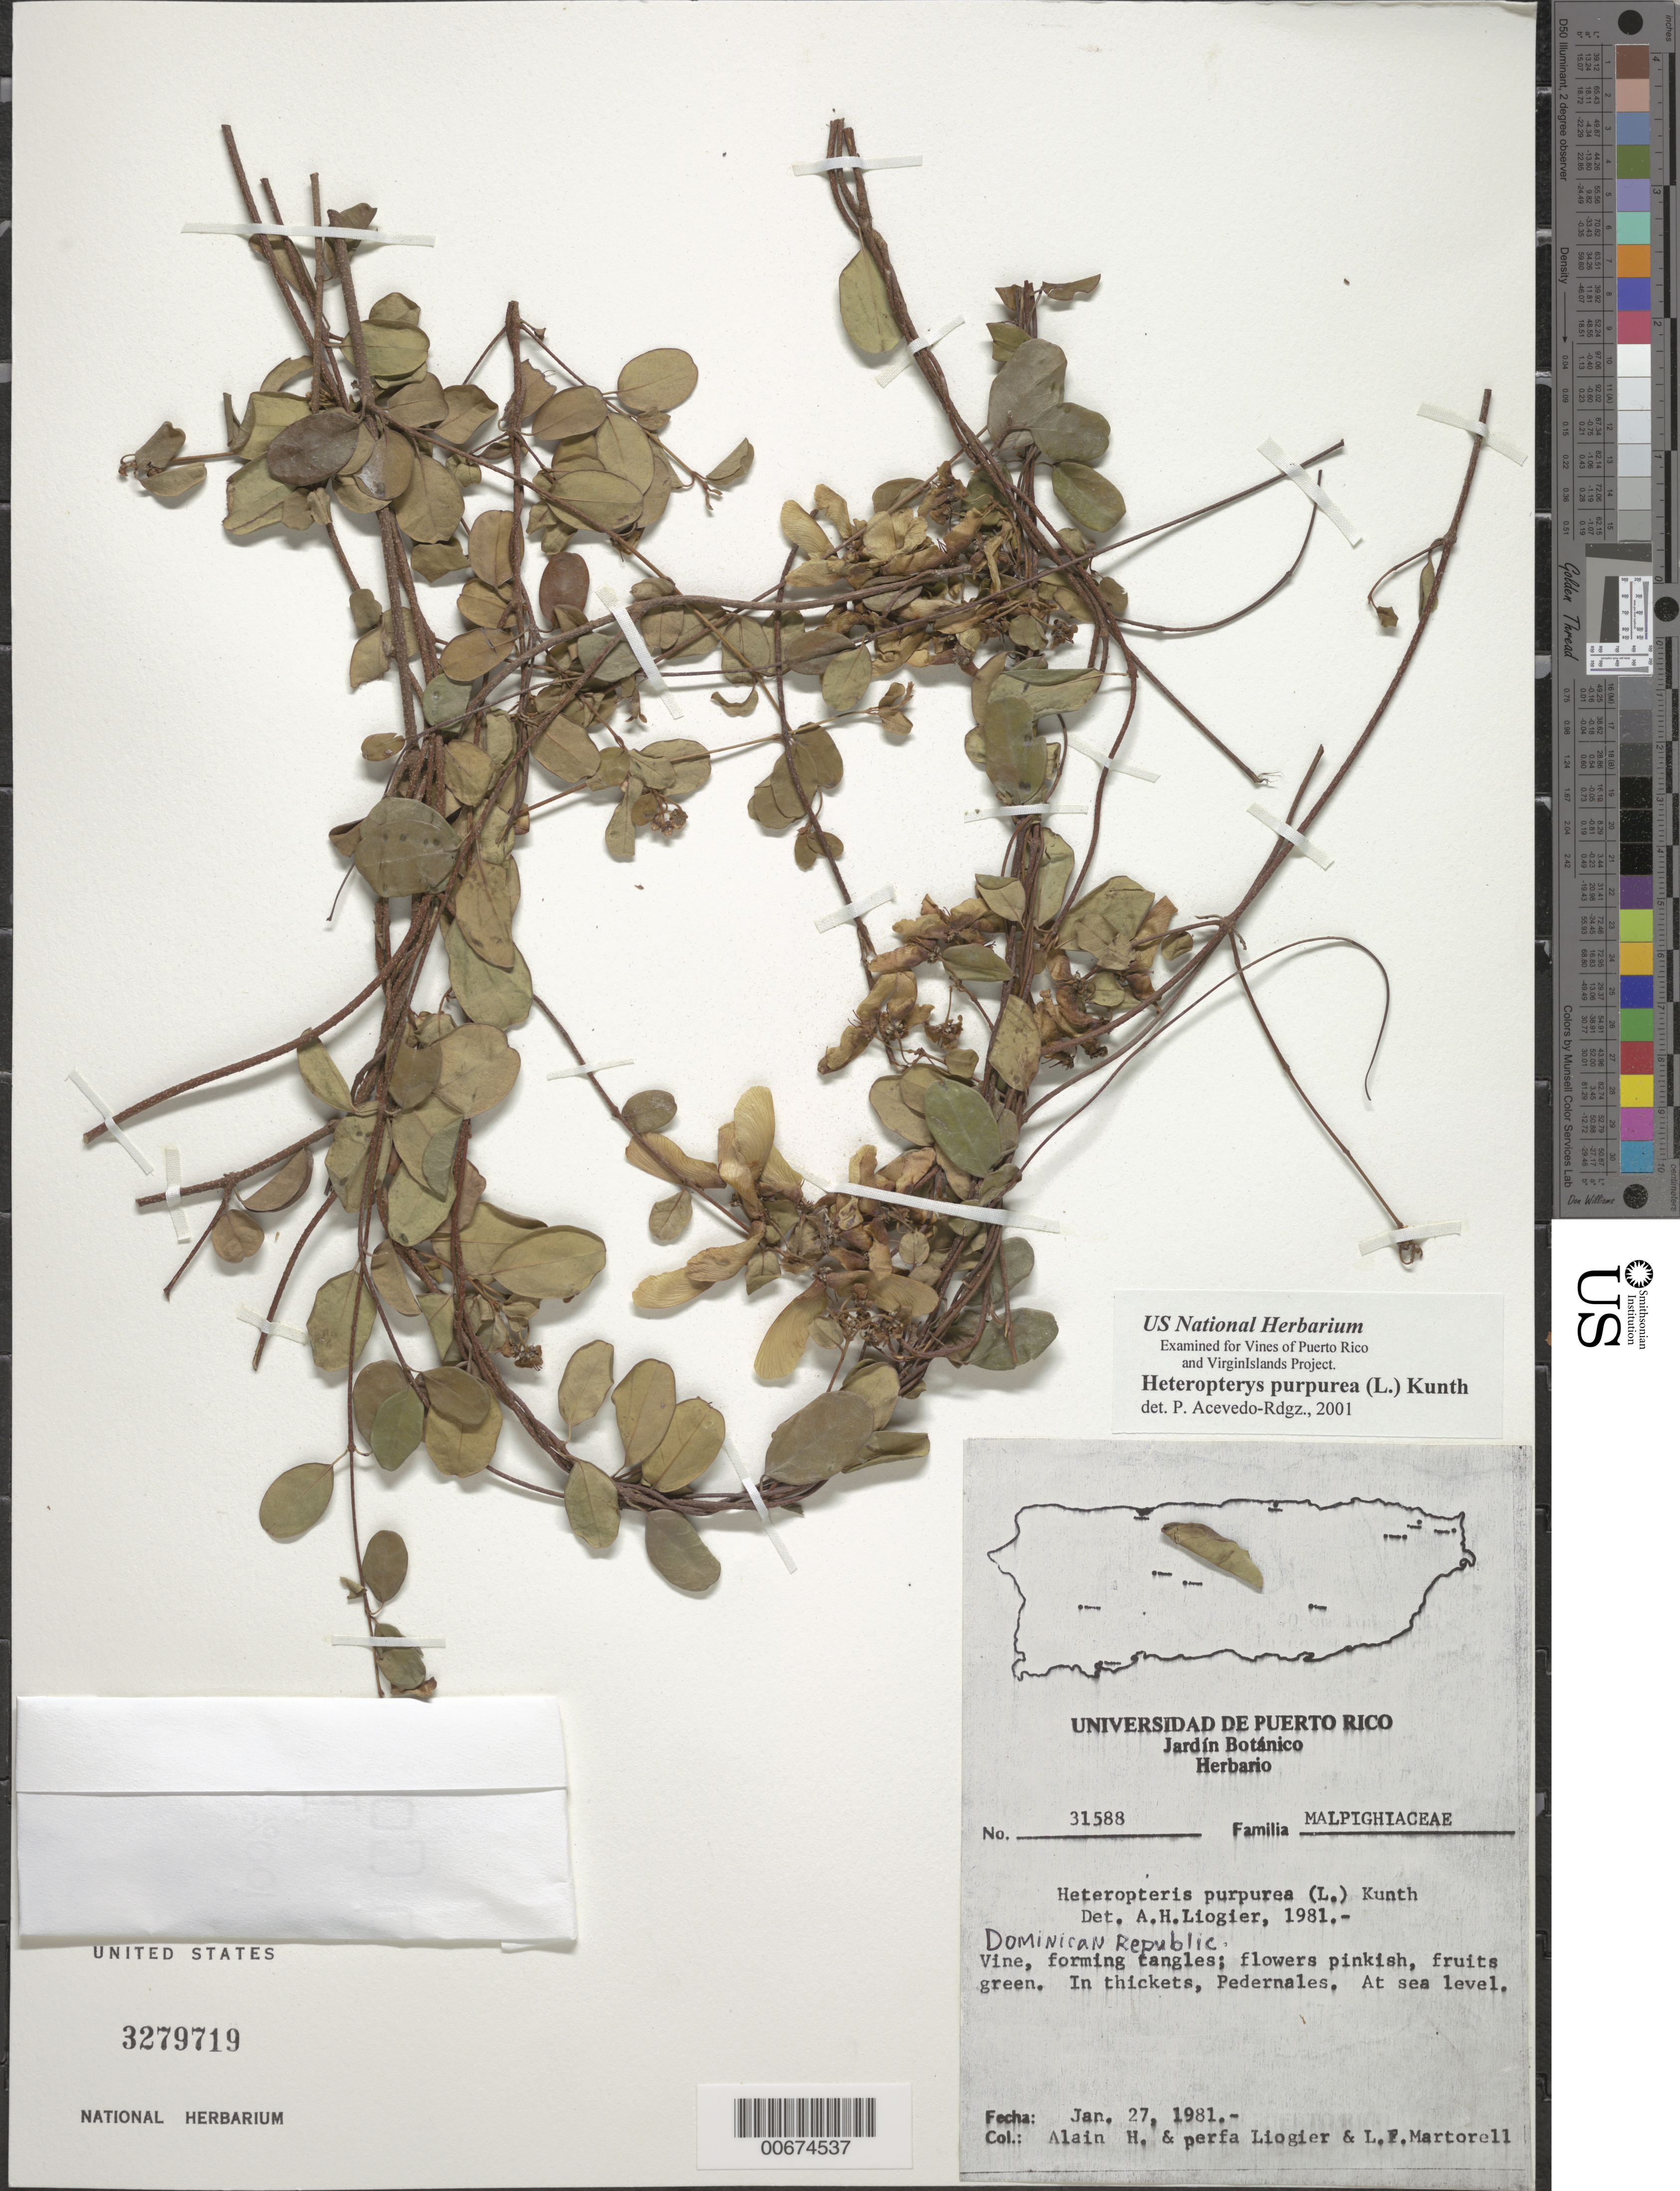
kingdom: Plantae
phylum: Tracheophyta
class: Magnoliopsida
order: Malpighiales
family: Malpighiaceae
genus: Heteropterys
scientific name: Heteropterys purpurea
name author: (L.) Kunth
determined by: Acevedo-Rodríguez, P., (BOT), Smithsonian Institution - National Museum of Natural History (UNITED STATES)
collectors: A. H. Liogier, M. P. Liogier & L. Martorell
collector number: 31588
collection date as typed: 27 Jan 1981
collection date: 1981-01-27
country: Dominican Republic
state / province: Pedernales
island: Hispaniola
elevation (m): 0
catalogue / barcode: US 3279719